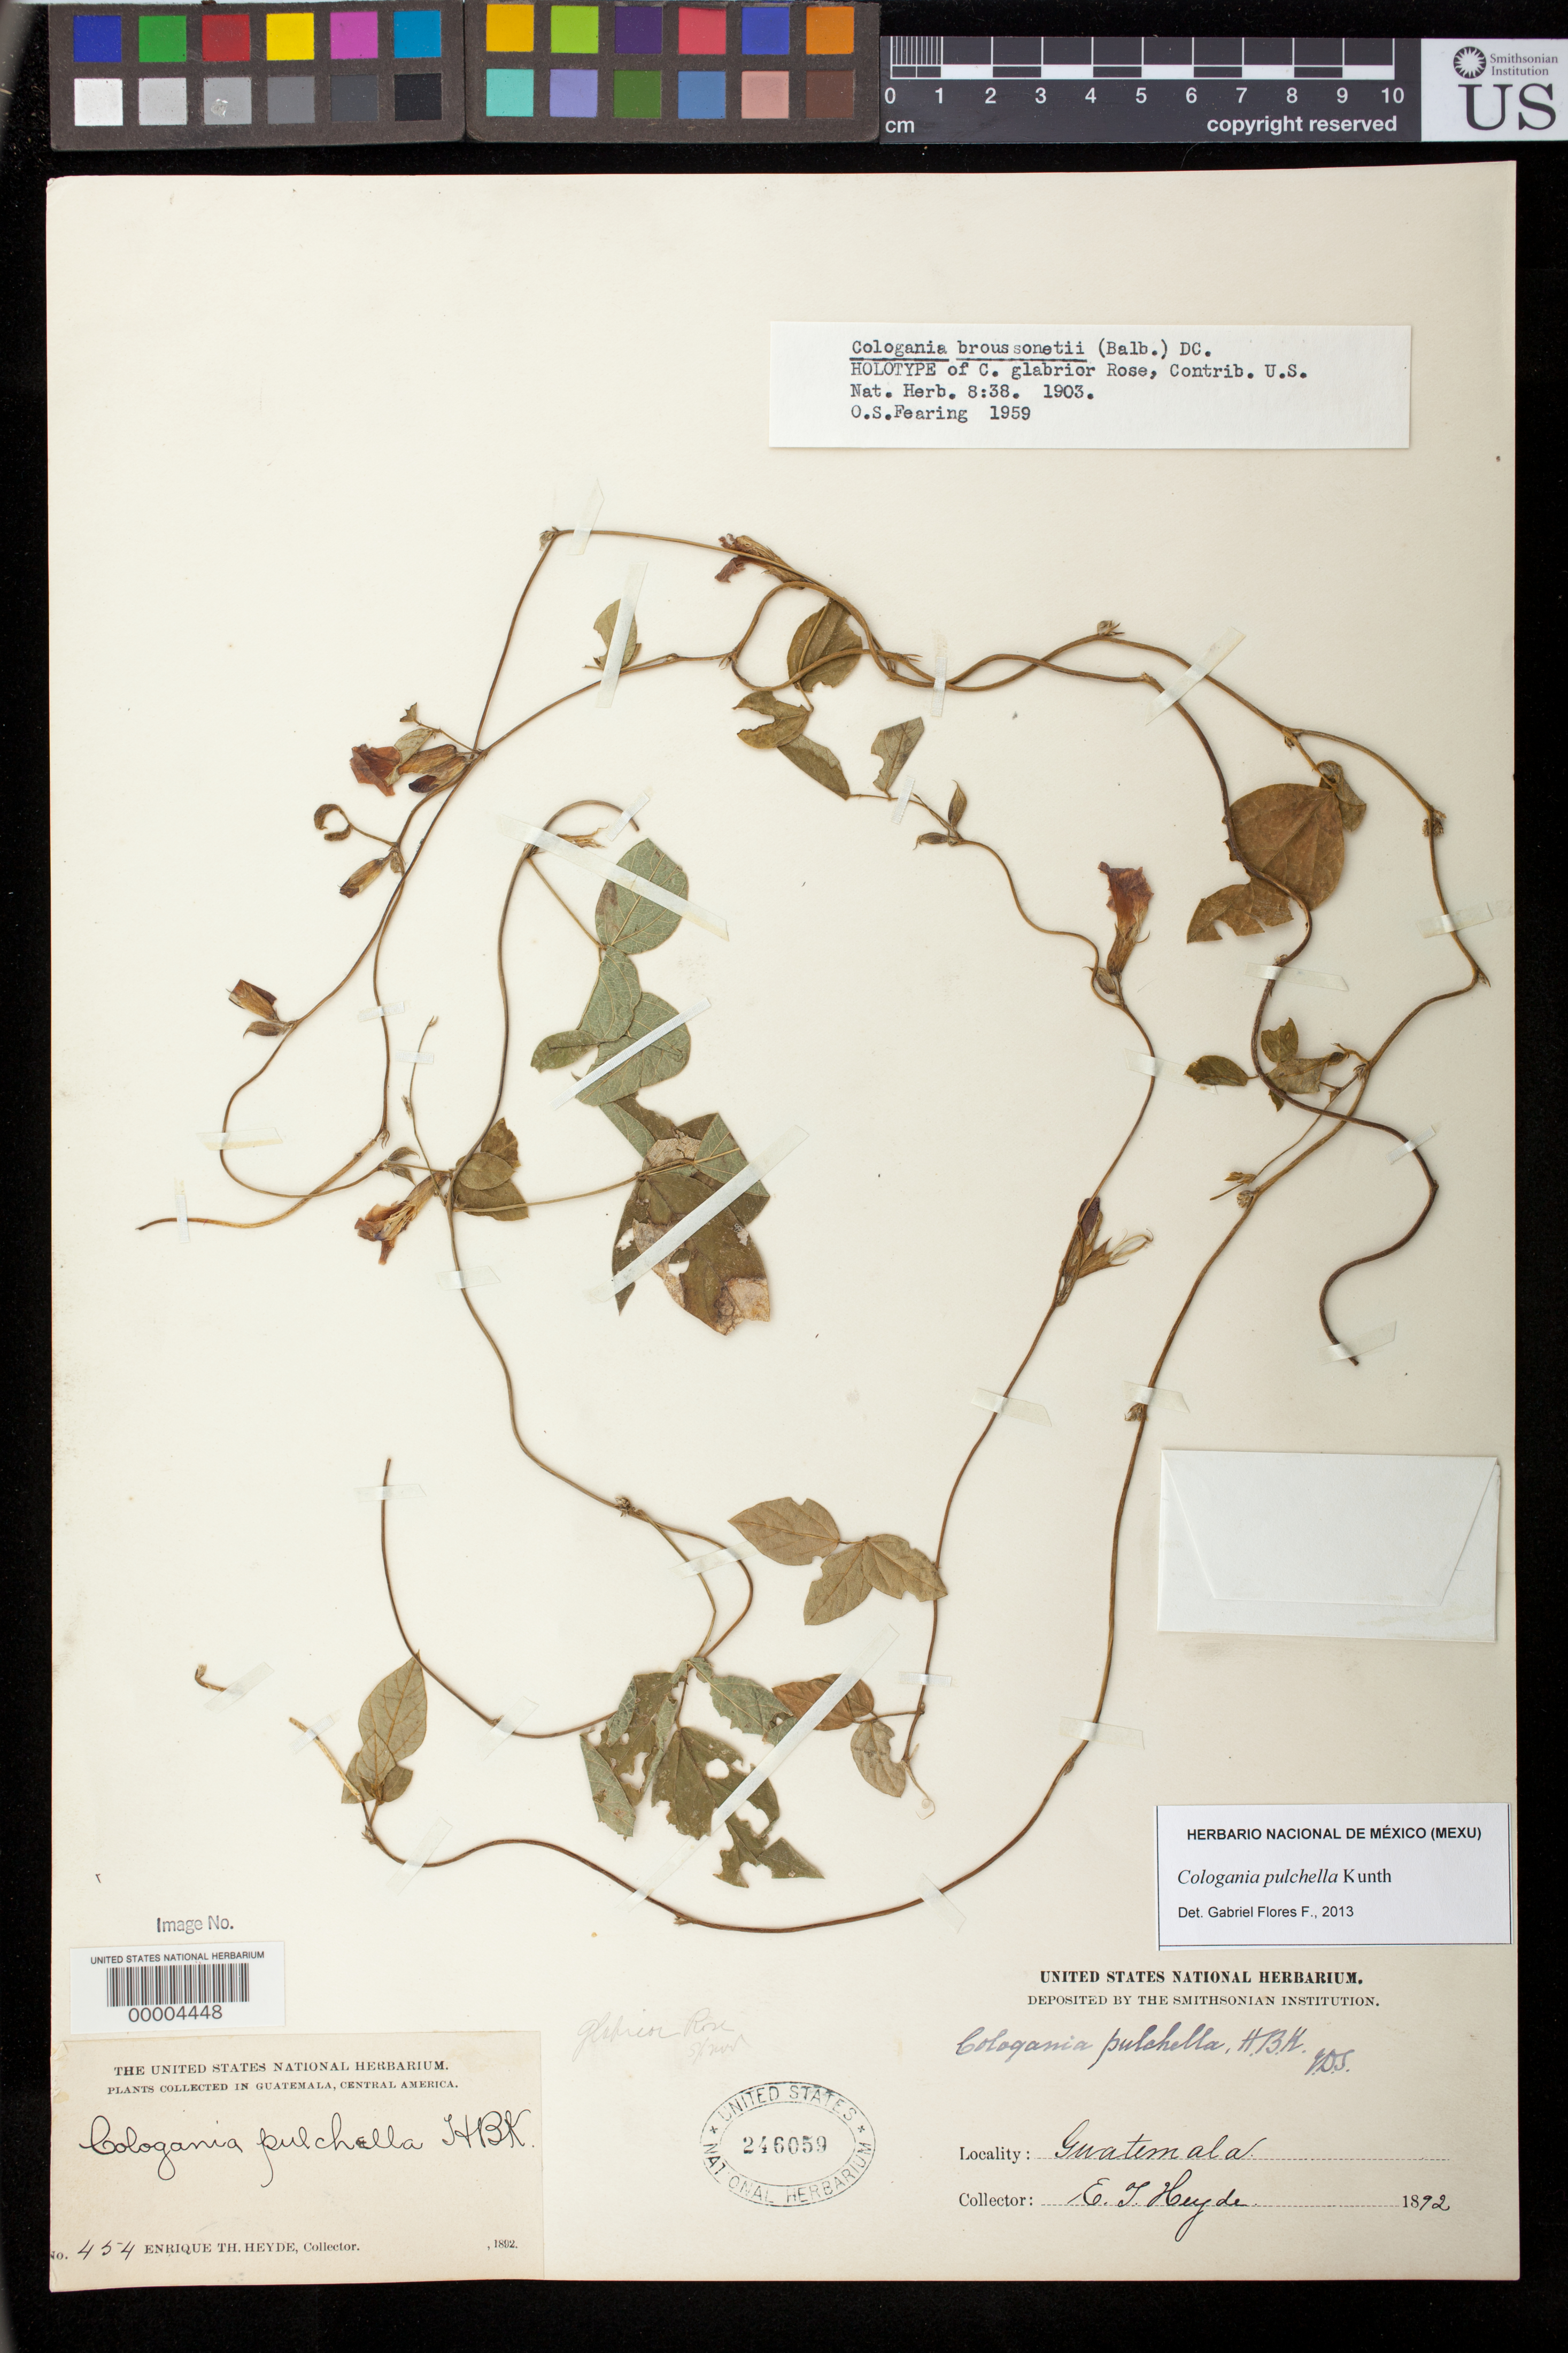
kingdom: Plantae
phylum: Tracheophyta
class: Magnoliopsida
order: Fabales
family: Fabaceae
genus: Cologania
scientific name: Cologania glabrior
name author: Rose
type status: Holotype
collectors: E. T. Heyde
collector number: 454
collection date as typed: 1892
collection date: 1892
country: Guatemala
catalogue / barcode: US 246059